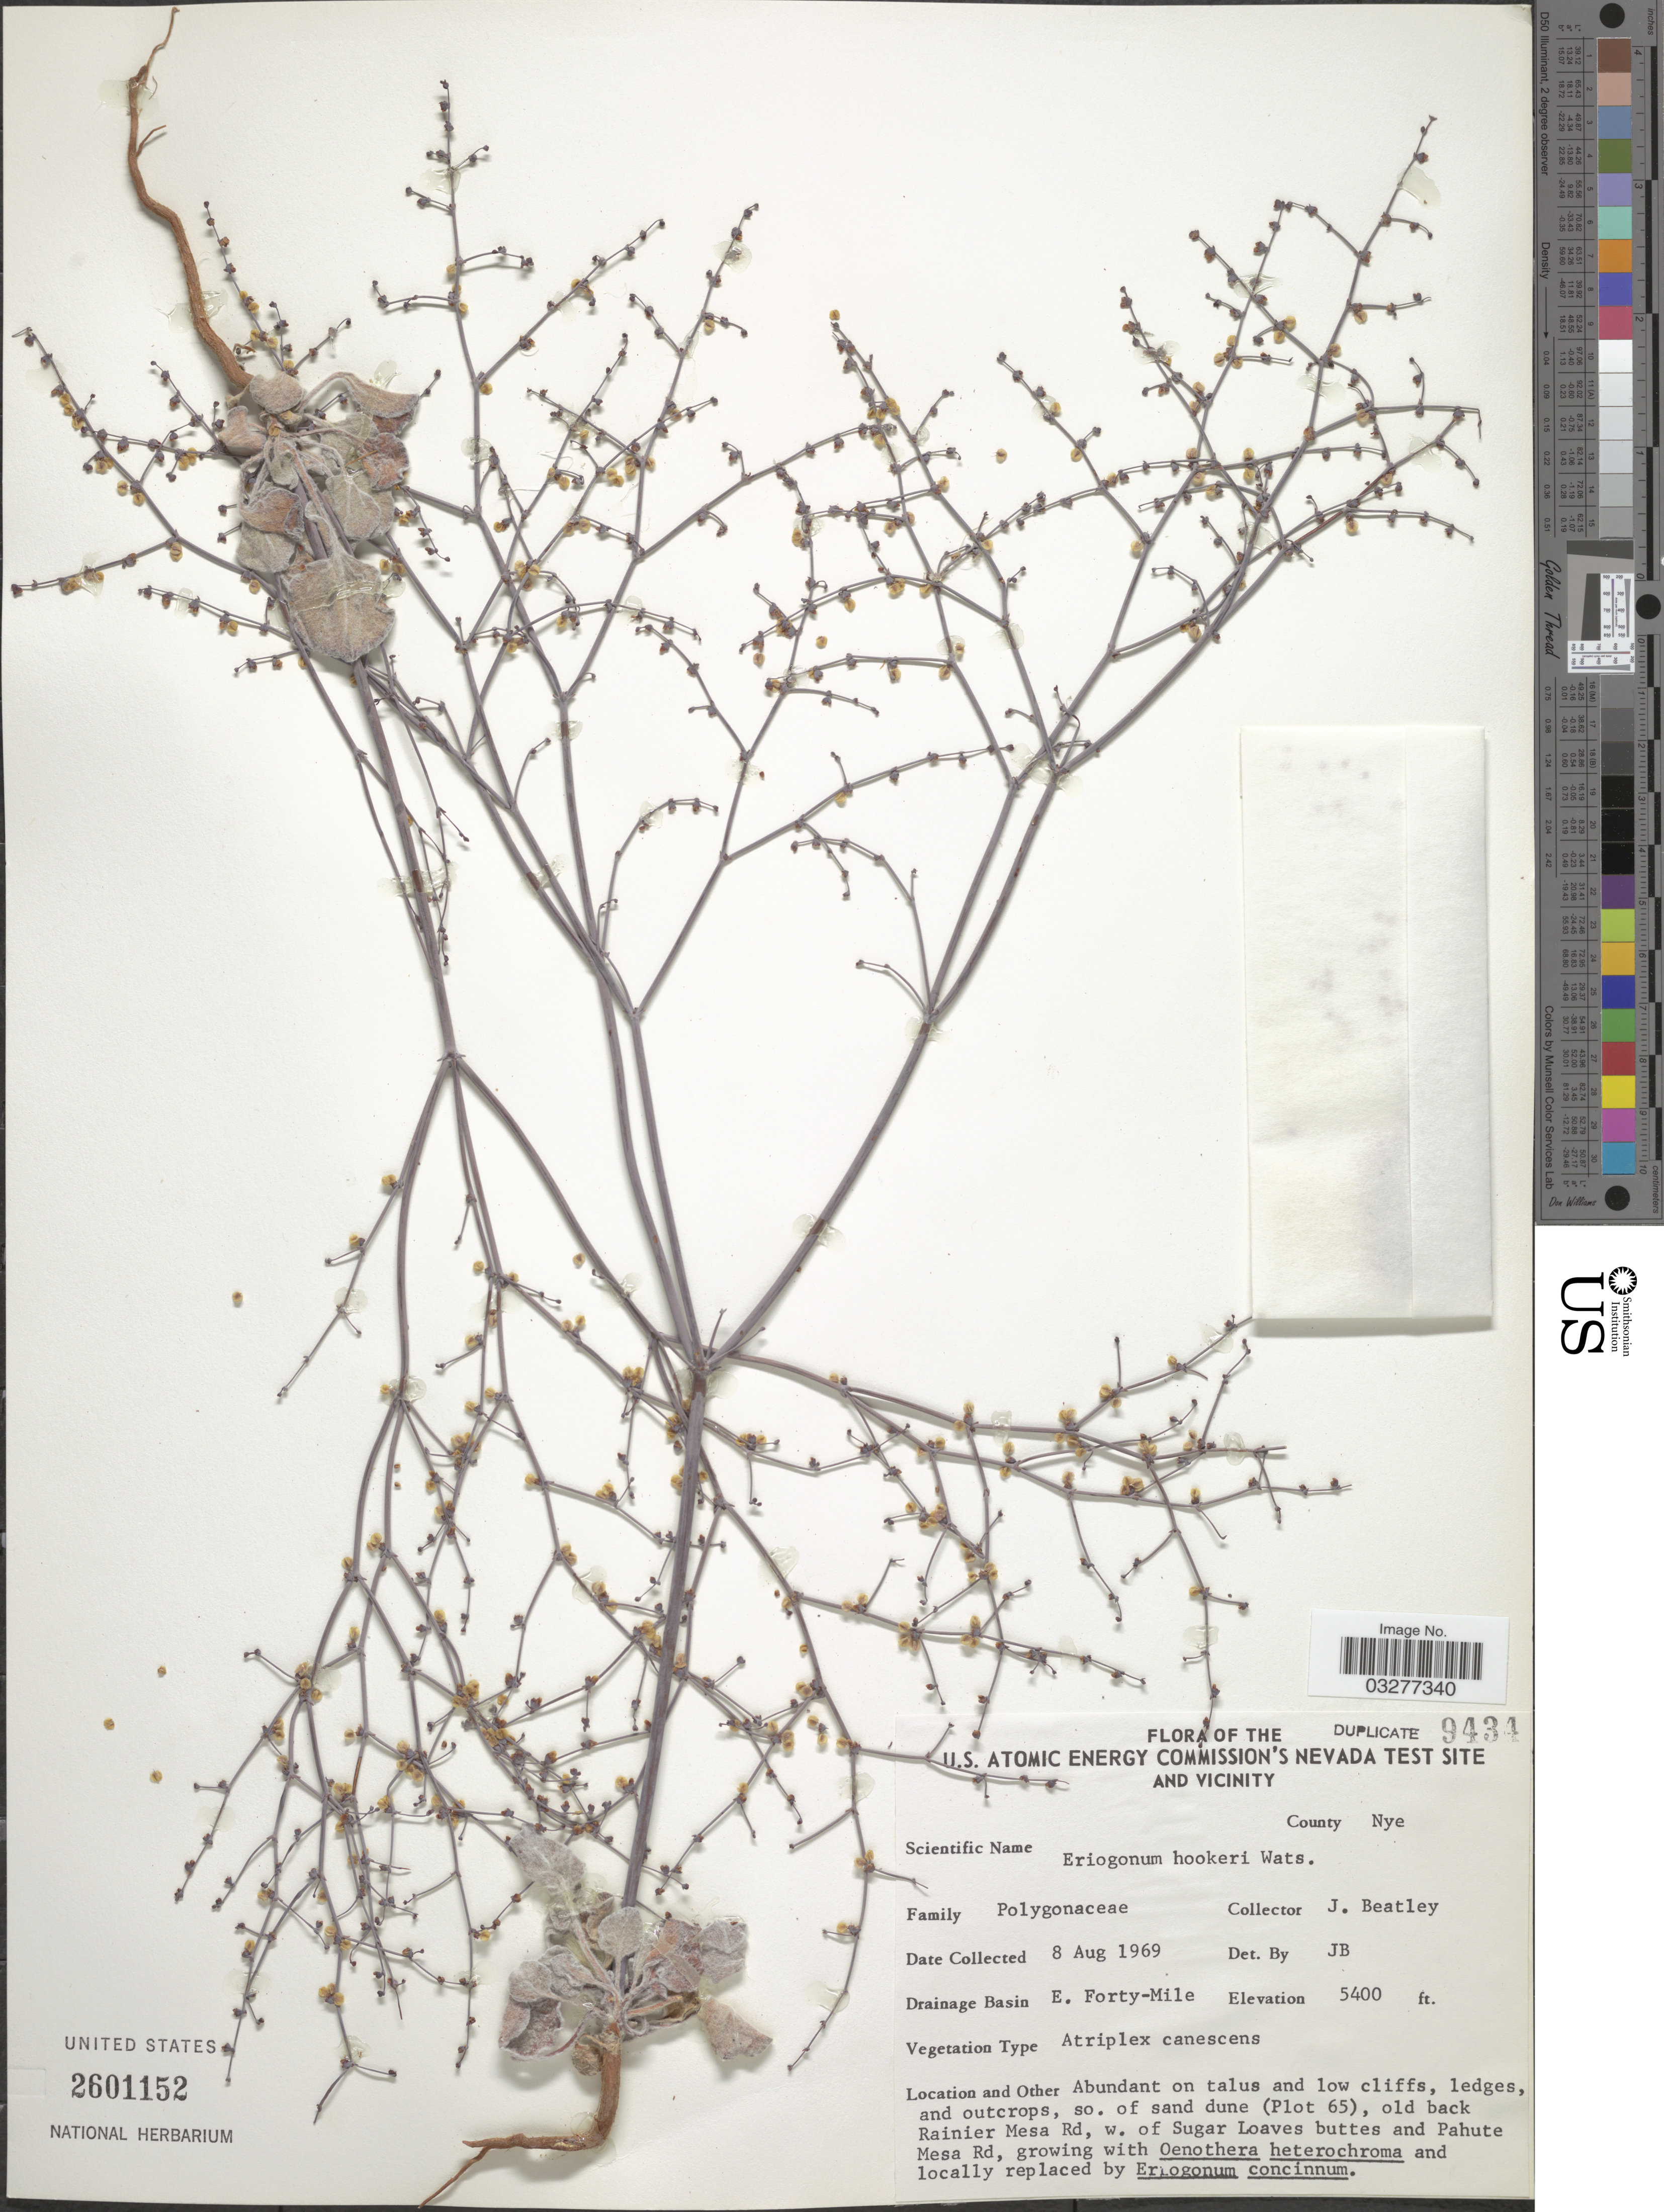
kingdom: Plantae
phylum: Tracheophyta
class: Magnoliopsida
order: Caryophyllales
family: Polygonaceae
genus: Eriogonum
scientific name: Eriogonum hookeri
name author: S. Watson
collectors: J. C. Beatley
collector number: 9434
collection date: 1969-08-08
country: United States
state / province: Nevada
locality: U. S. Atomic Energy Commission's Nevada Test Site and Vicinity. County Nye. Drainage Basin E. Forty-Mile. So. of sand dune (Plot 65), old black Rainier Mesa Rd, w. of Sugar Loaves buttes and Pahute Mesa Rd.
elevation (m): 1646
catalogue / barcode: US 2601152